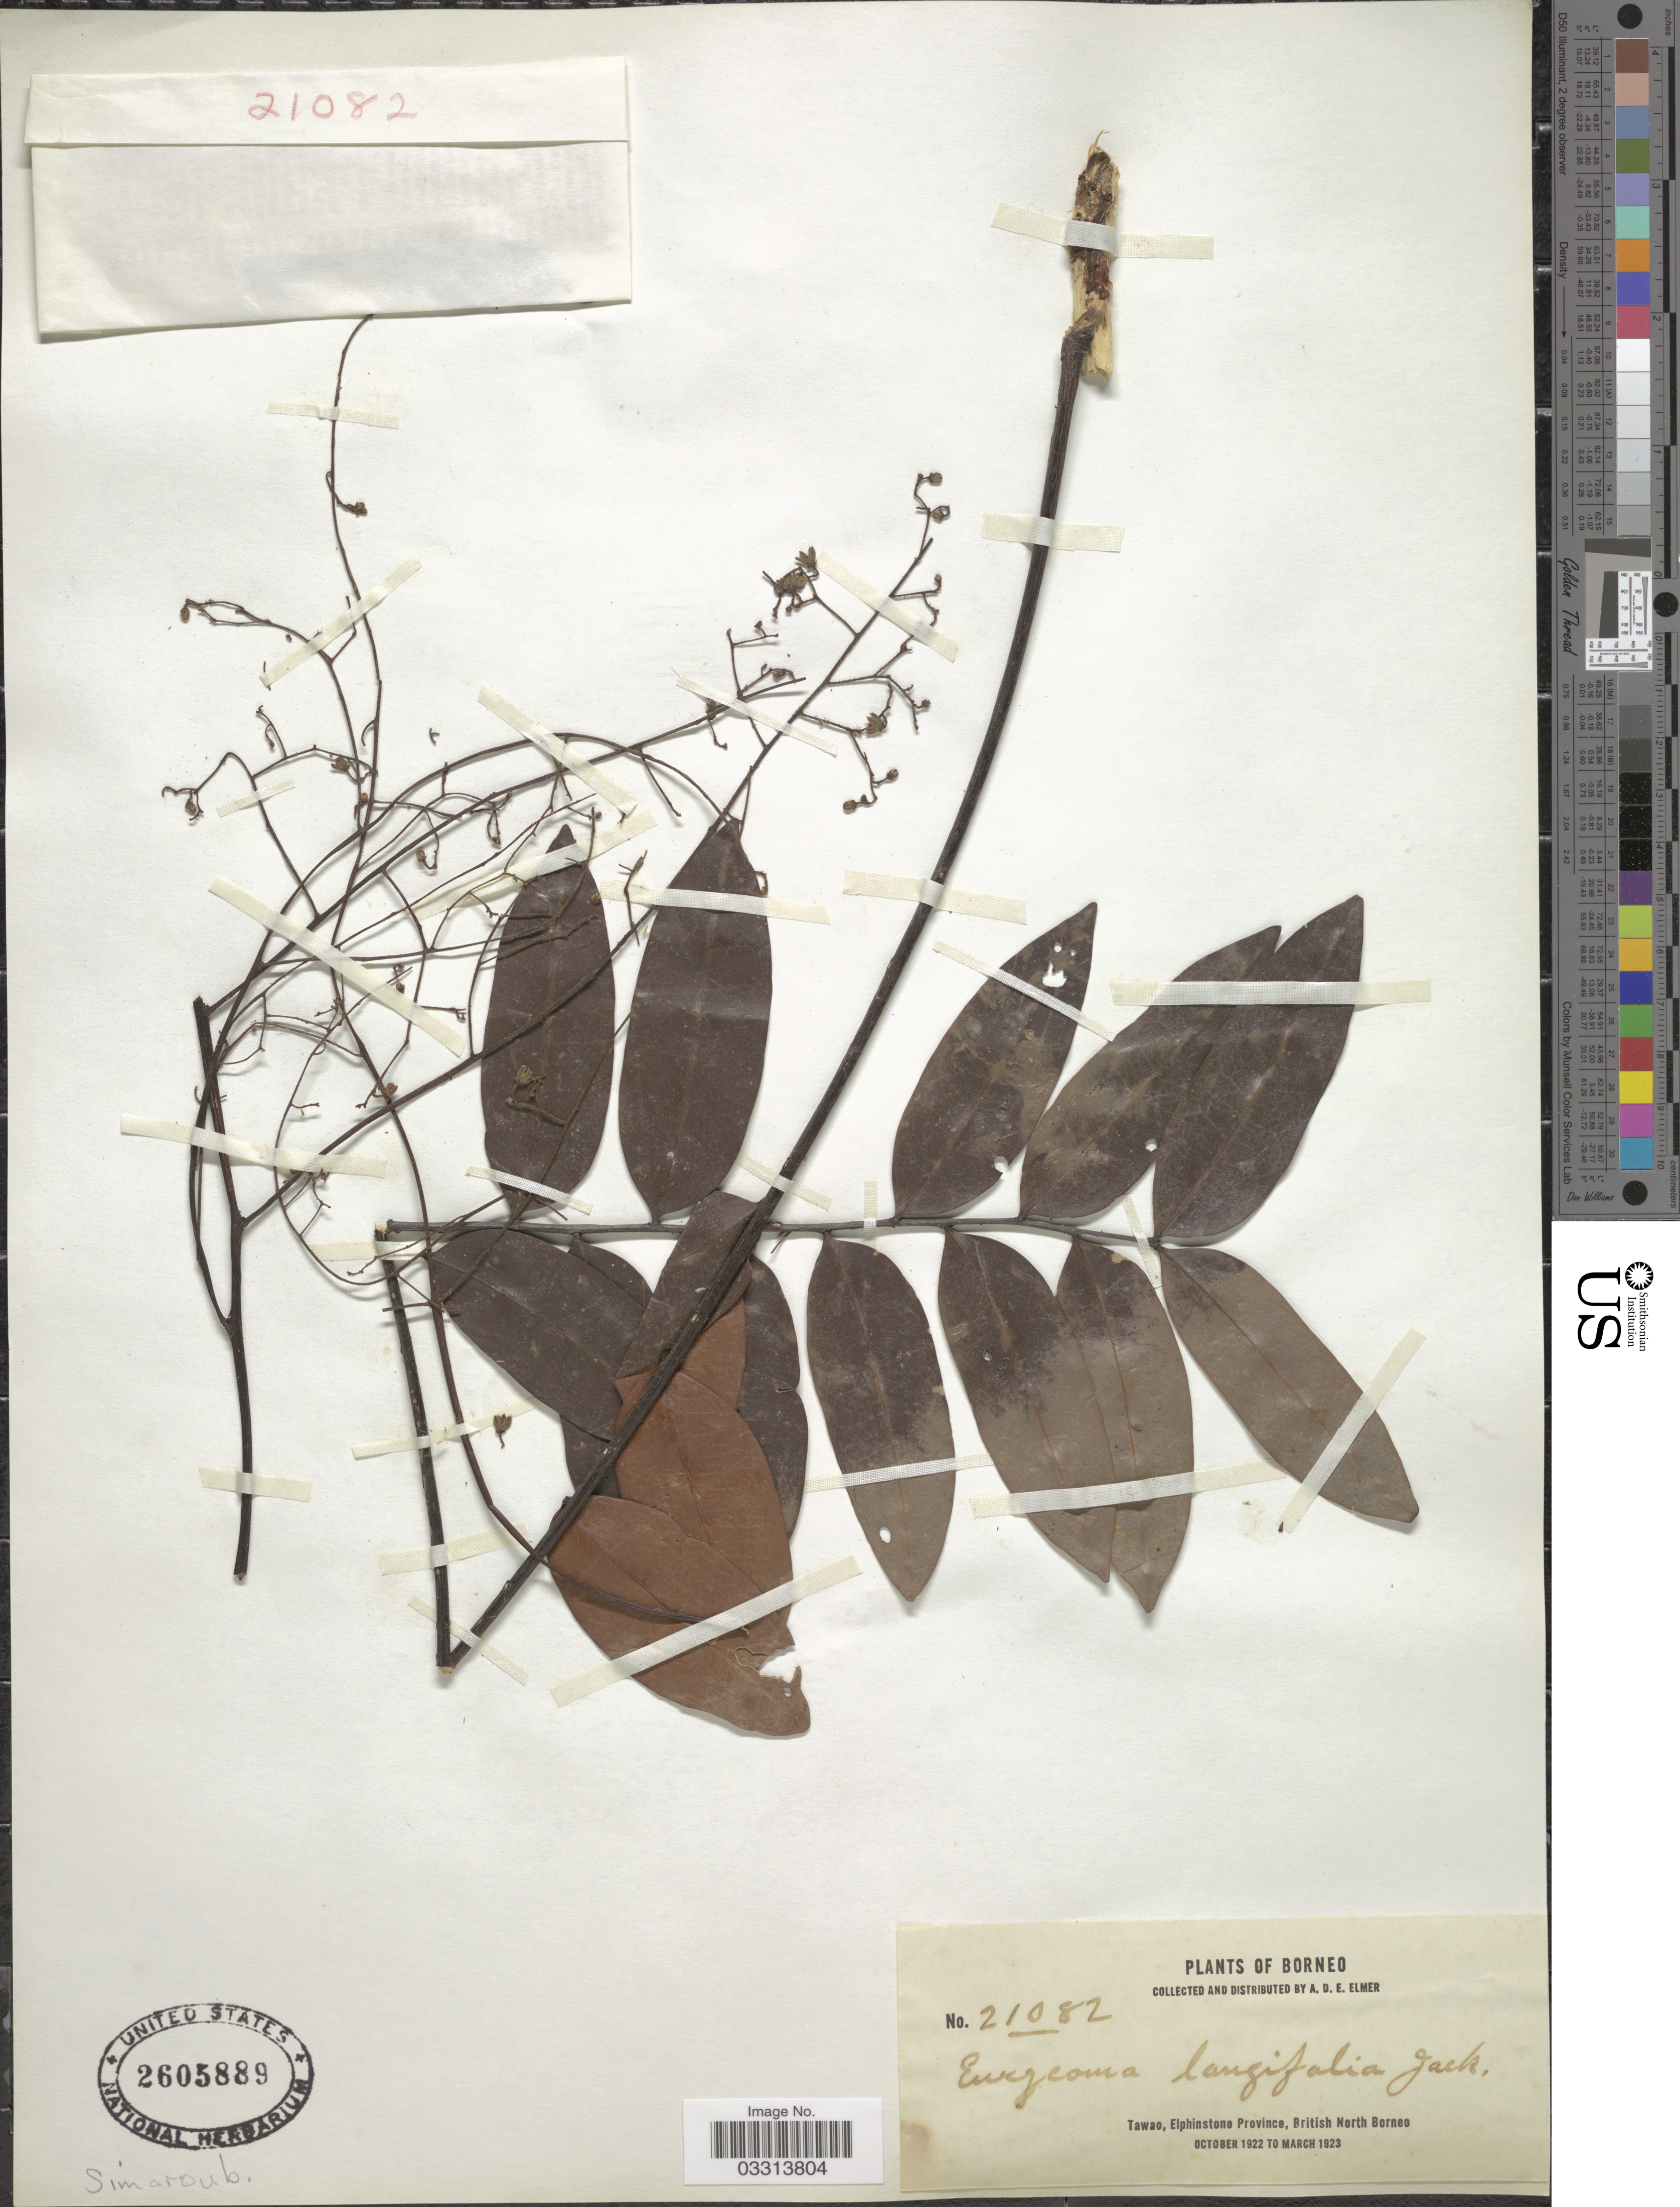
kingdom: Plantae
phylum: Tracheophyta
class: Magnoliopsida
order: Sapindales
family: Simaroubaceae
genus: Eurycoma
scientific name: Eurycoma apiculata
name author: A.W. Benn.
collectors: A. D. E. Elmer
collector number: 21082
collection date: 1922-10/1923-03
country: Malaysia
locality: Borneo, Tawao, Elphinstone Province, British North Borneo.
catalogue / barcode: US 2605889